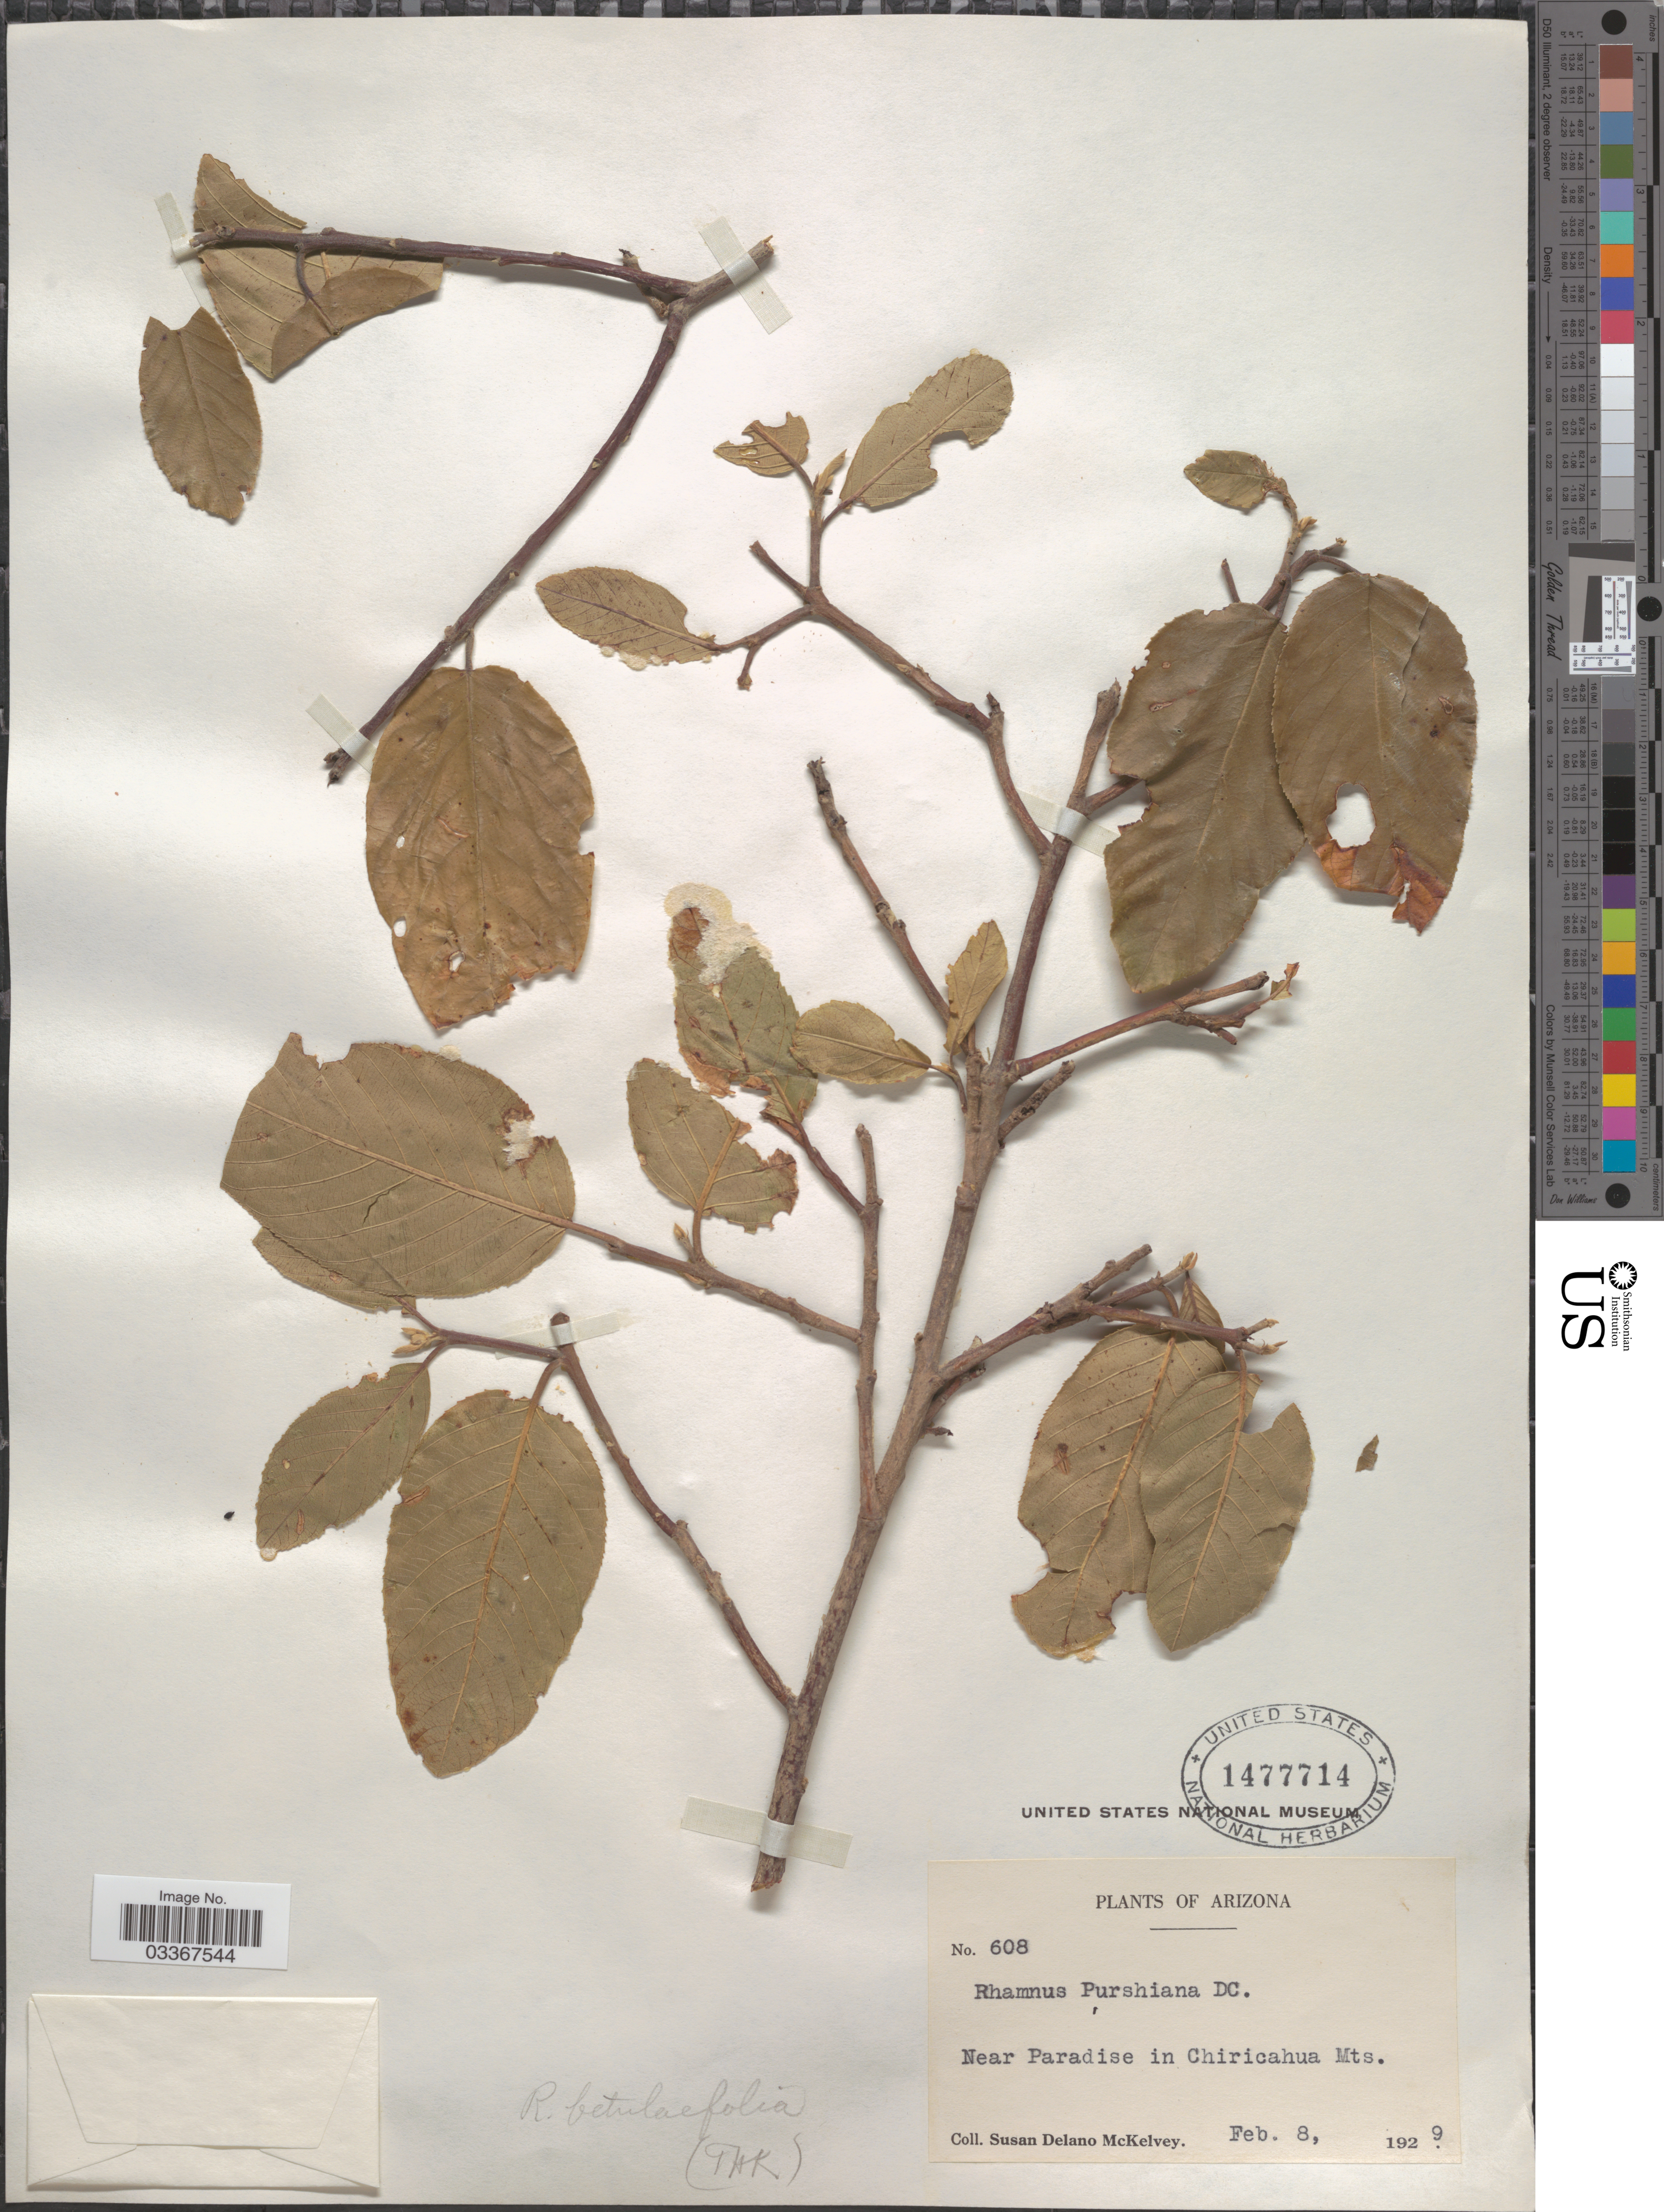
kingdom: Plantae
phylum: Tracheophyta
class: Magnoliopsida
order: Rosales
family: Rhamnaceae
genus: Frangula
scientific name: Frangula betulifolia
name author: (Greene) Grubov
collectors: S. A. McKelvey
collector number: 608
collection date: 1929-02-08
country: United States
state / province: Arizona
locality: Near Paradise in Chiricahua Mts.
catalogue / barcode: US 1477714